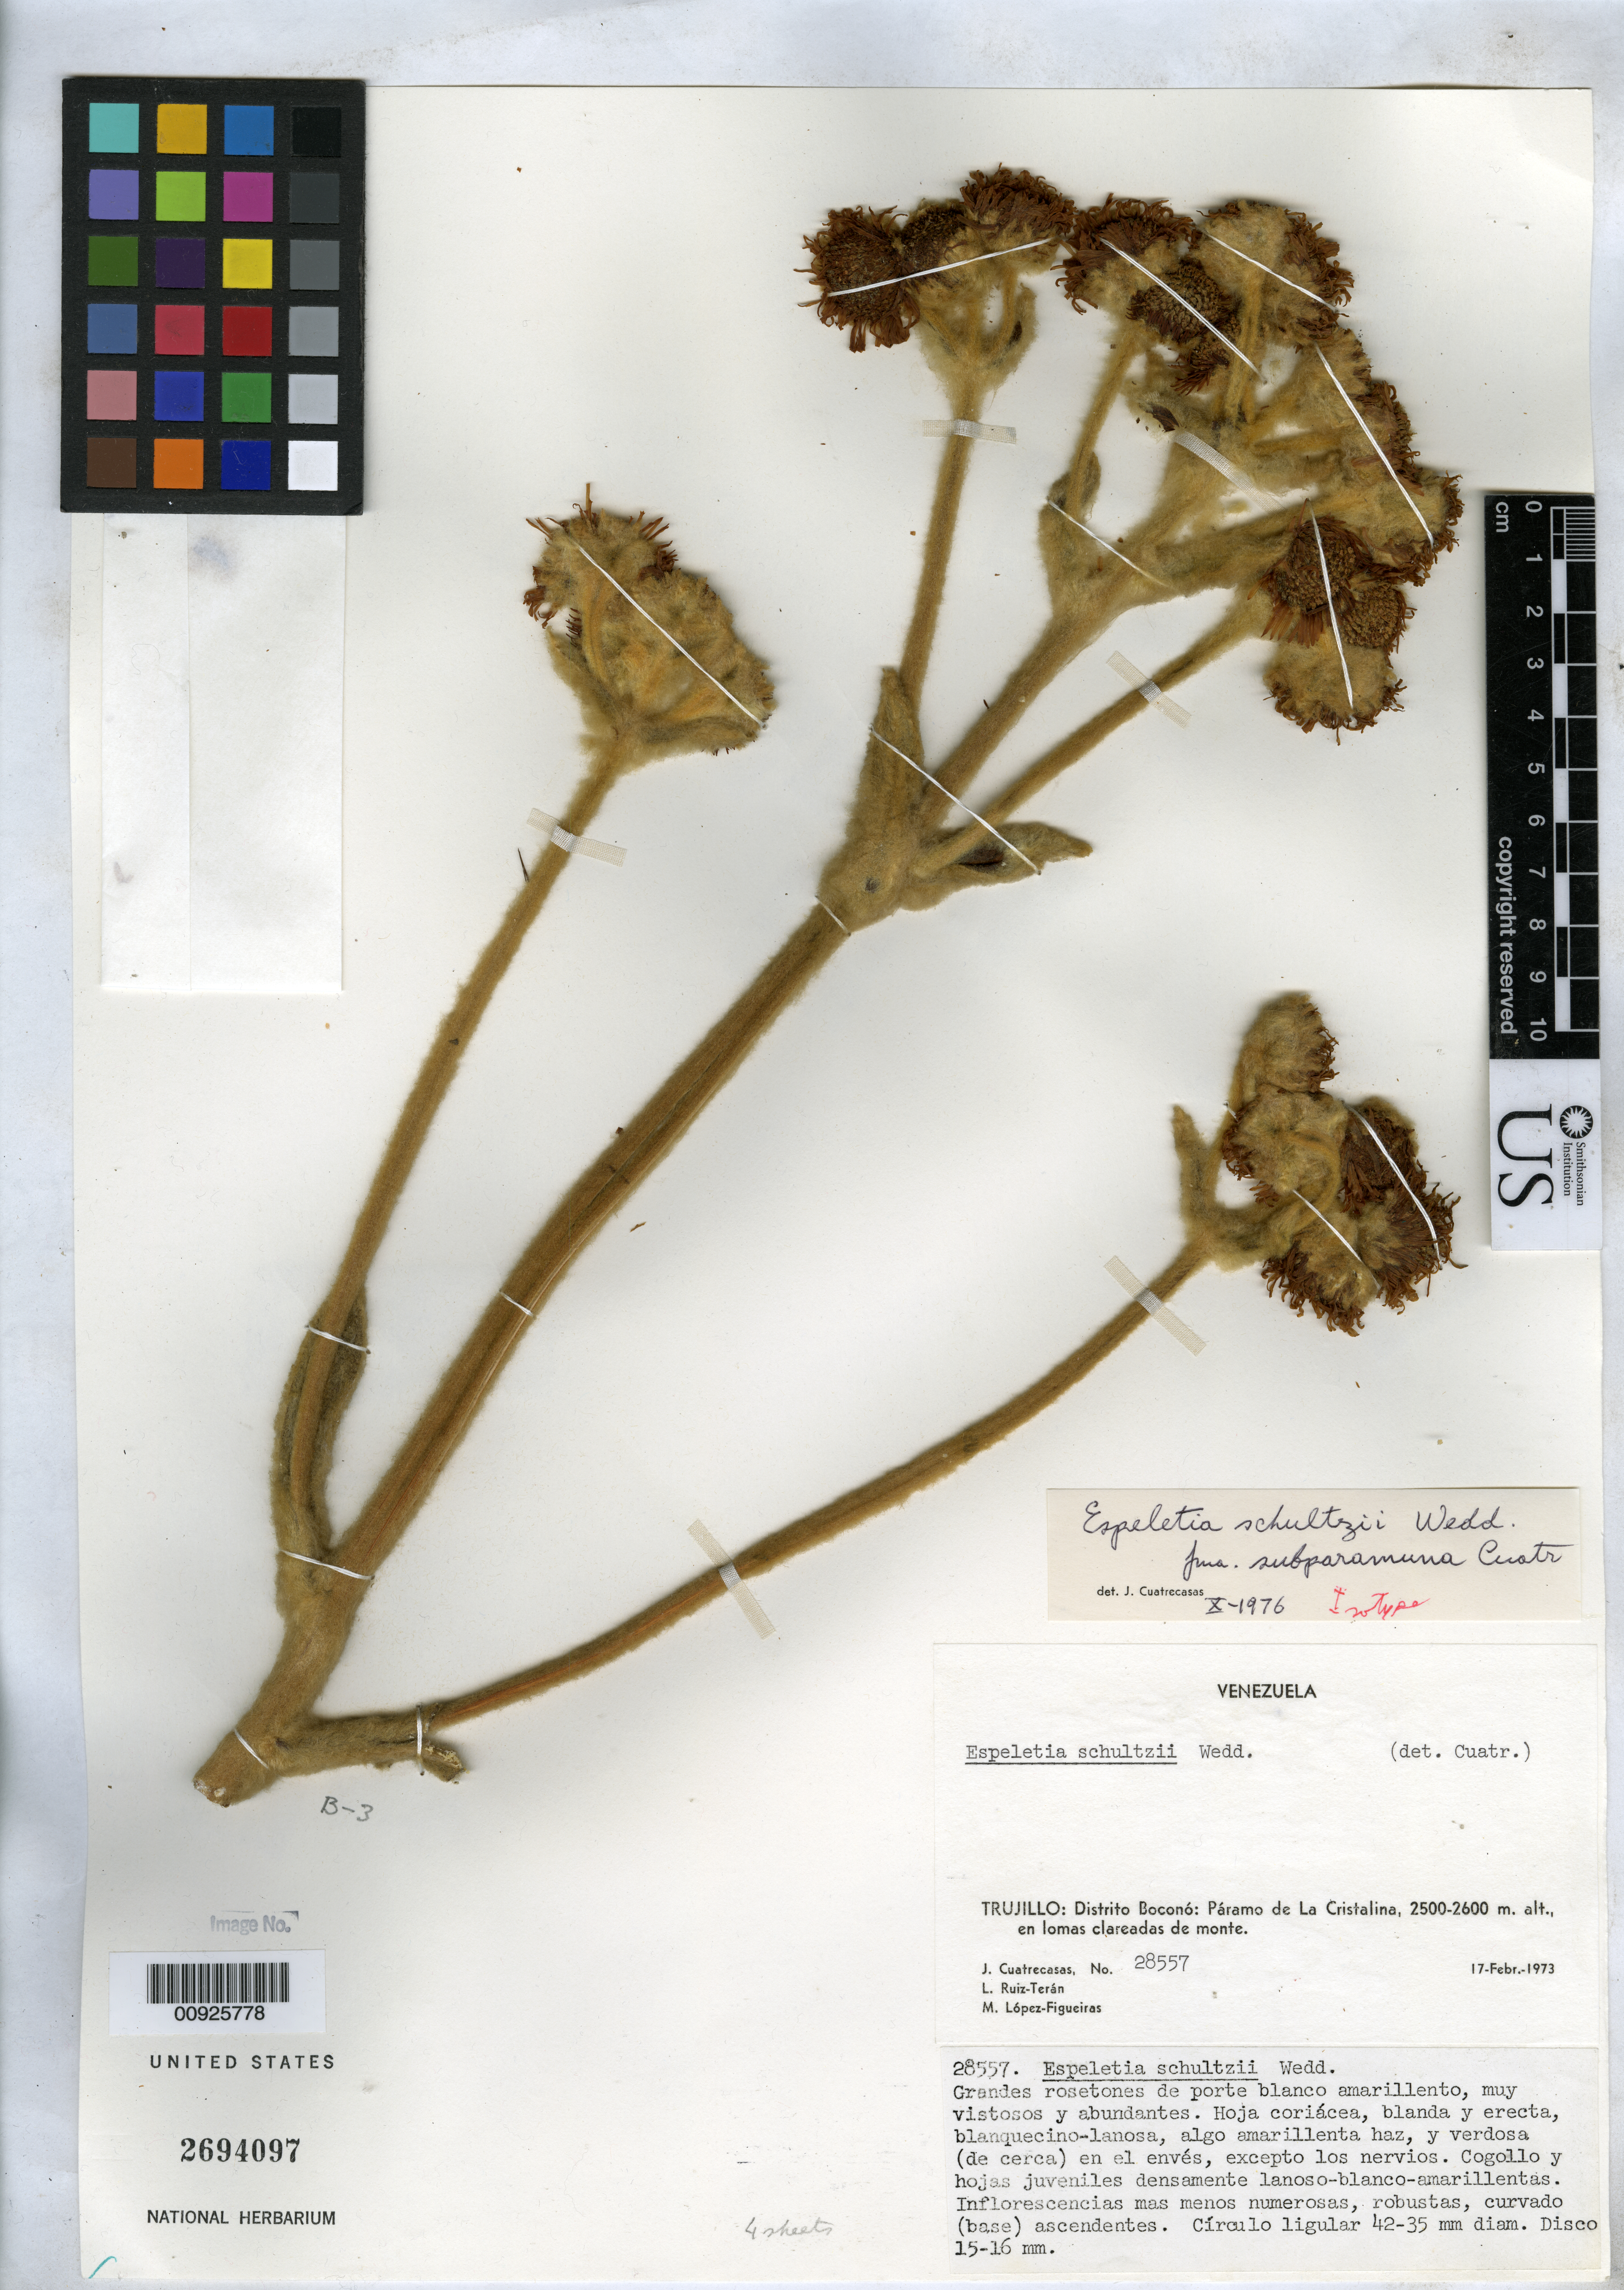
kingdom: Plantae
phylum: Tracheophyta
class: Magnoliopsida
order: Asterales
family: Asteraceae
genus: Espeletia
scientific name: Espeletia schultzii var. subparamuna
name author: Cuatrec.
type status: Isotype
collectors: J. Cuatrecasas, L. E. Ruíz-Terán & M. López Figueiras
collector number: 28557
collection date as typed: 17 Feb 1973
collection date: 1973-02-17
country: Venezuela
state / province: Trujillo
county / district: Bocono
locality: Páramo de La Cristalina, Lomas Clareados de Monte. [Páramo de La Cristalina, sunlit (?) hills of Monte.]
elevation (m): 2500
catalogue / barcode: US 2694097